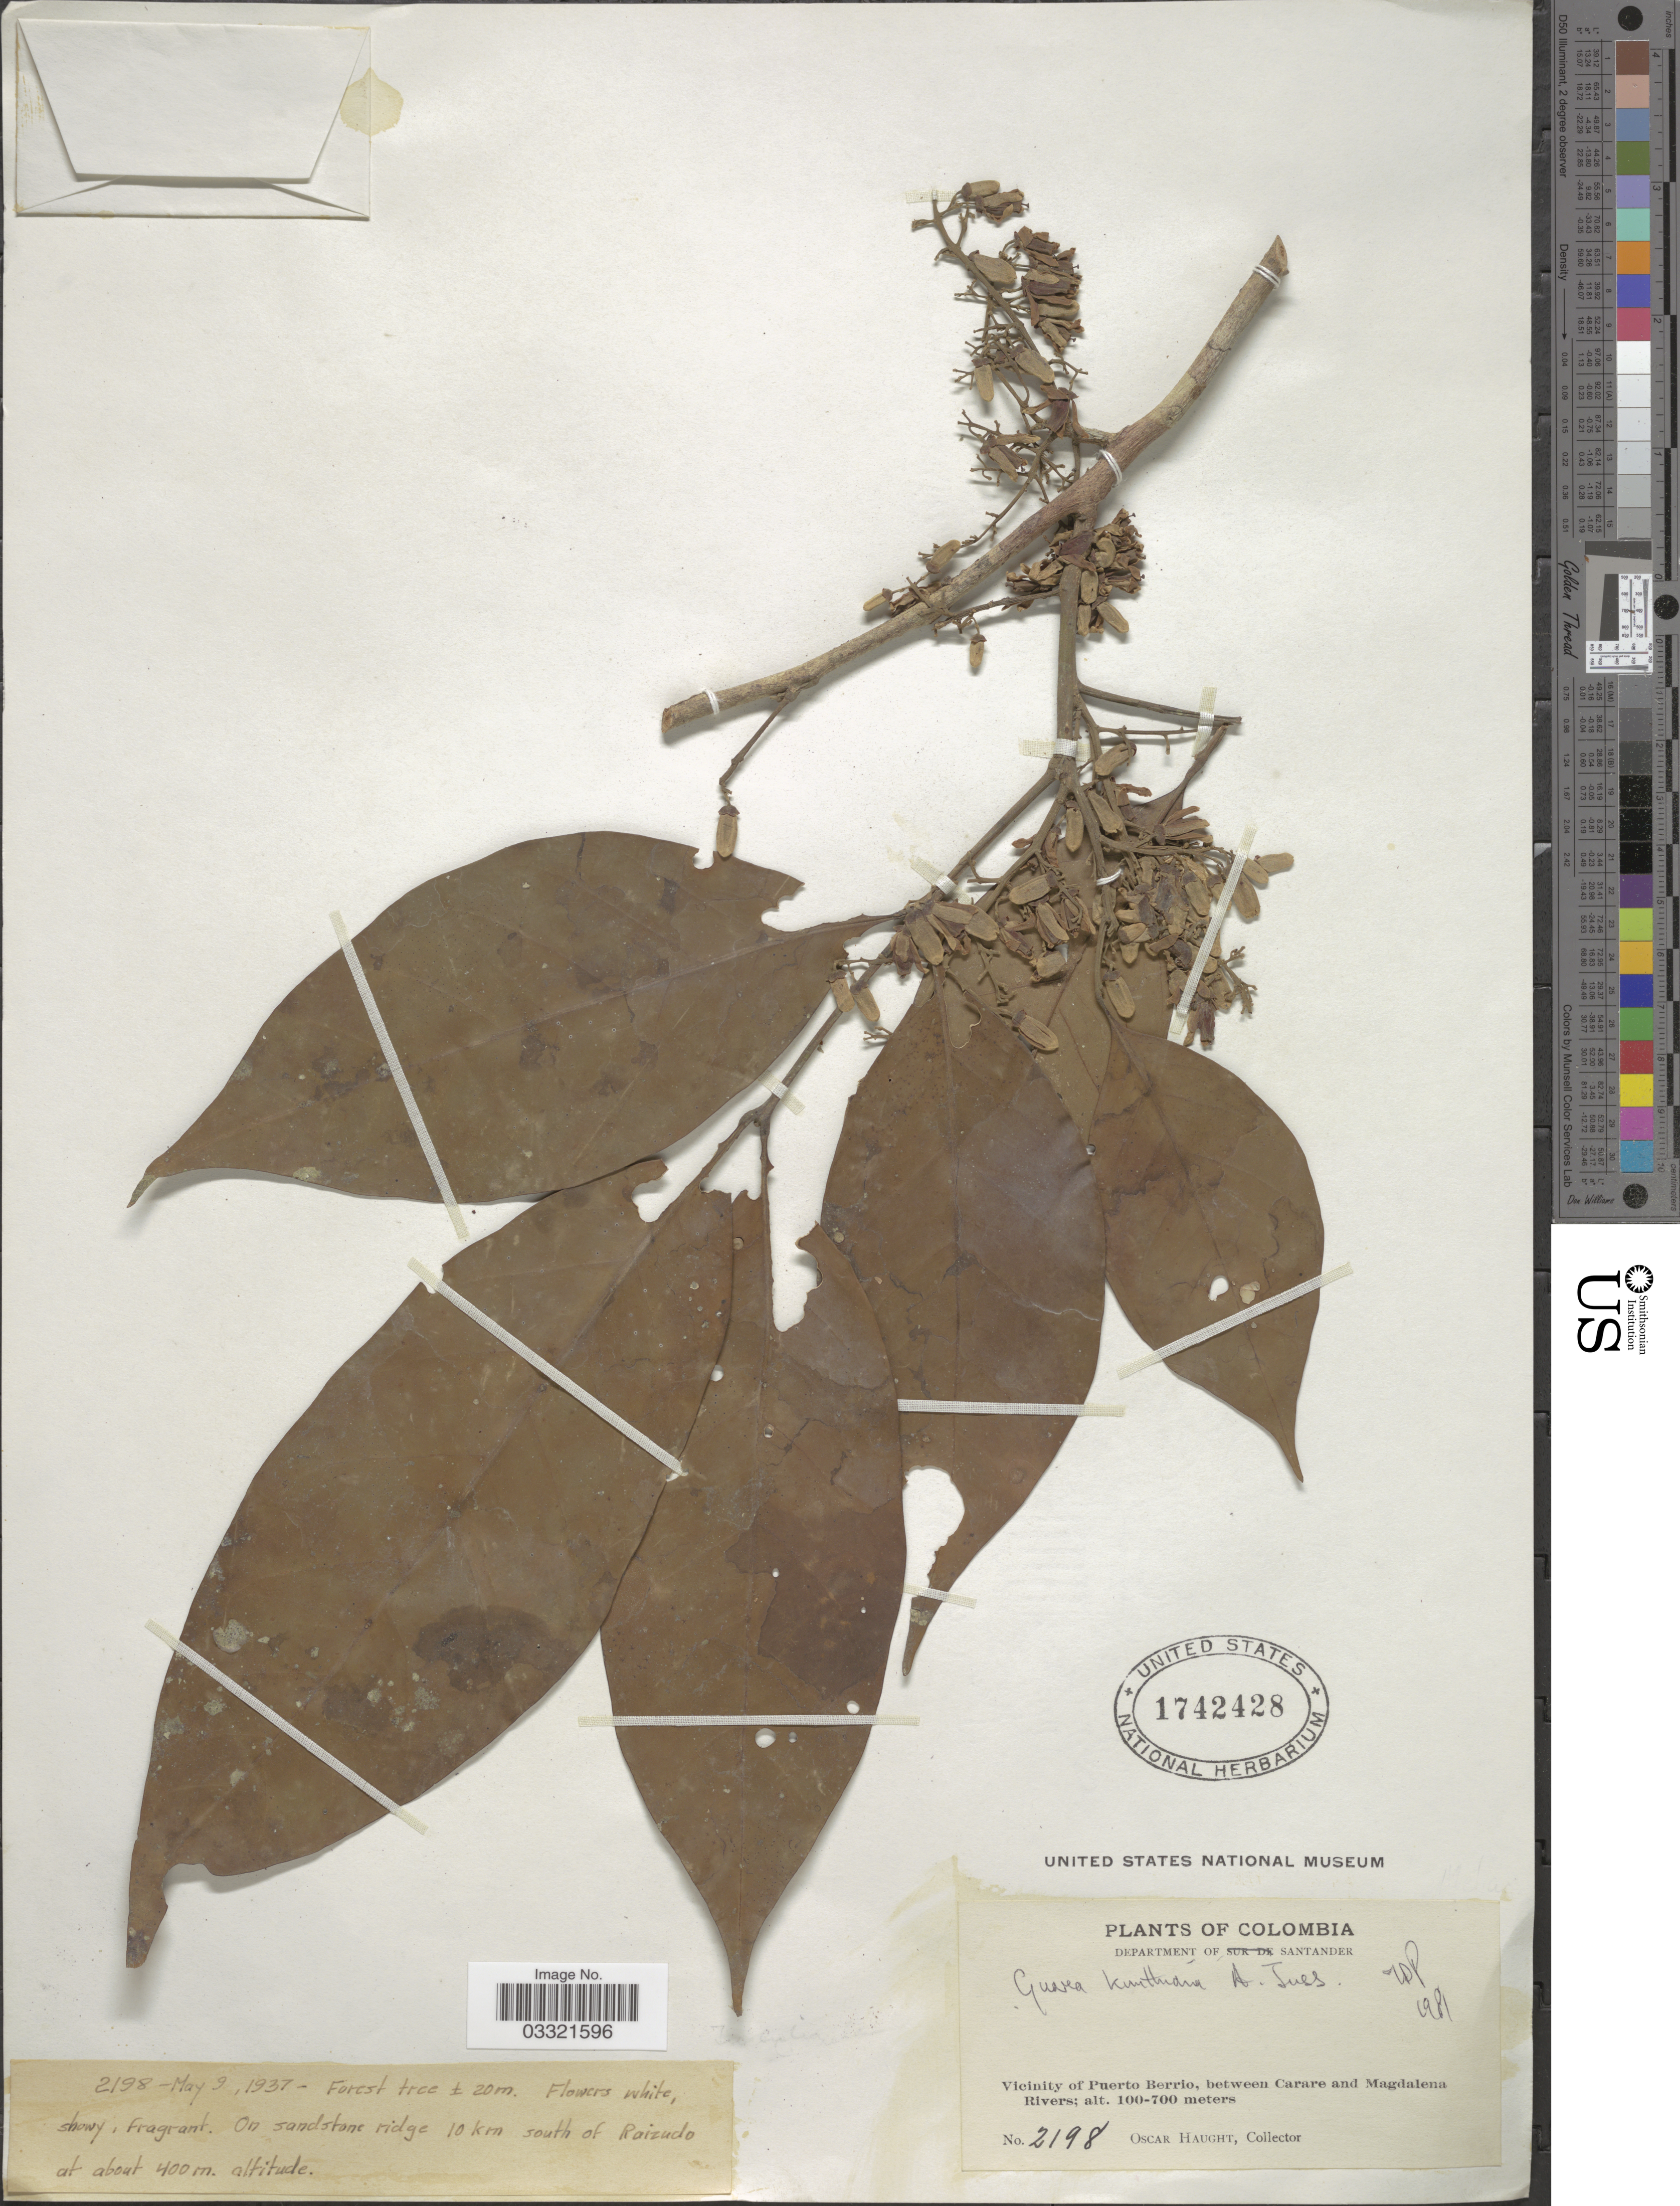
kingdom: Plantae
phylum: Tracheophyta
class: Magnoliopsida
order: Sapindales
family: Meliaceae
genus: Guarea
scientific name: Guarea kunthiana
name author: A. Juss.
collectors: O. L. Haught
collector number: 2198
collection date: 1937-05-09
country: Colombia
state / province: Santander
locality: Department of Santander. Vicinity of Puerto Berrio, between Carare and Magdalena Rivers. On sandstone ridge 10 km south of Raizudo.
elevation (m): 400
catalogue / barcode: US 1742428